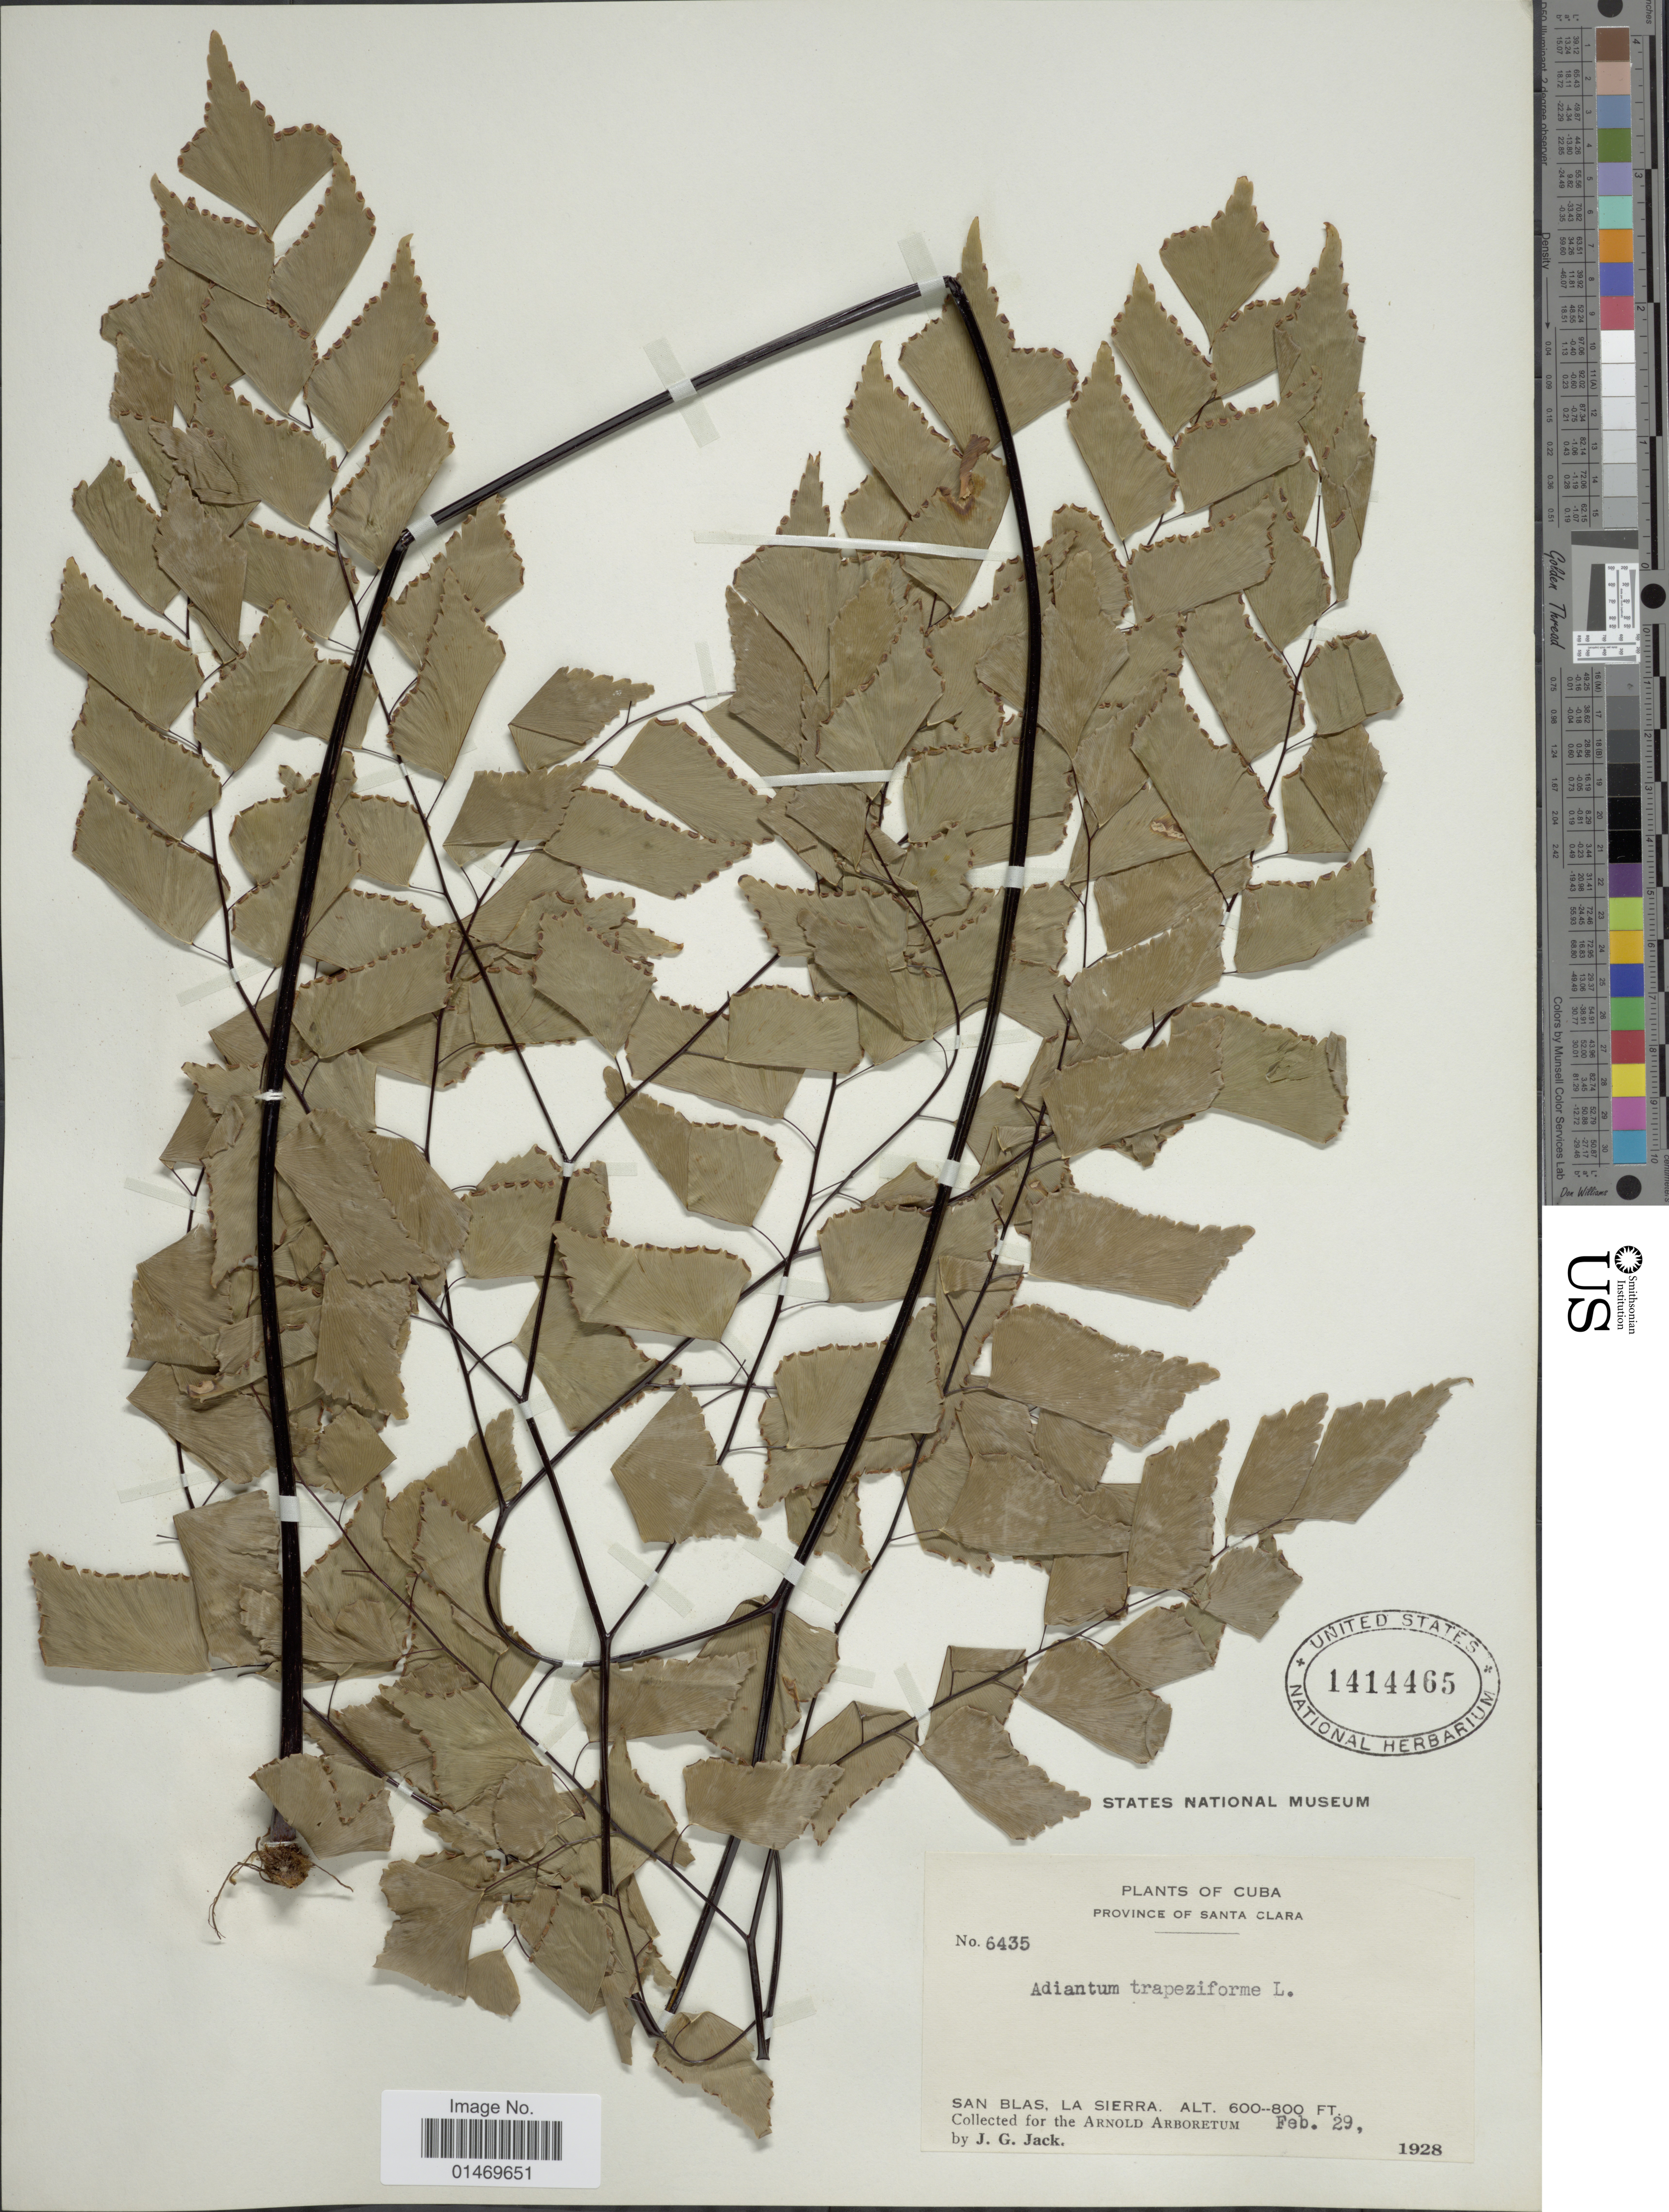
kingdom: Plantae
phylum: Tracheophyta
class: Polypodiopsida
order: Polypodiales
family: Pteridaceae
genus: Adiantum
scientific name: Adiantum trapeziforme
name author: L.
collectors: J. G. Jack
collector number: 6435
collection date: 1928-02-29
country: Cuba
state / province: Las Villas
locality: Cuba, Province of Santa Clara, San Blas, La Sierra.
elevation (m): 183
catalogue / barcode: US 1414465